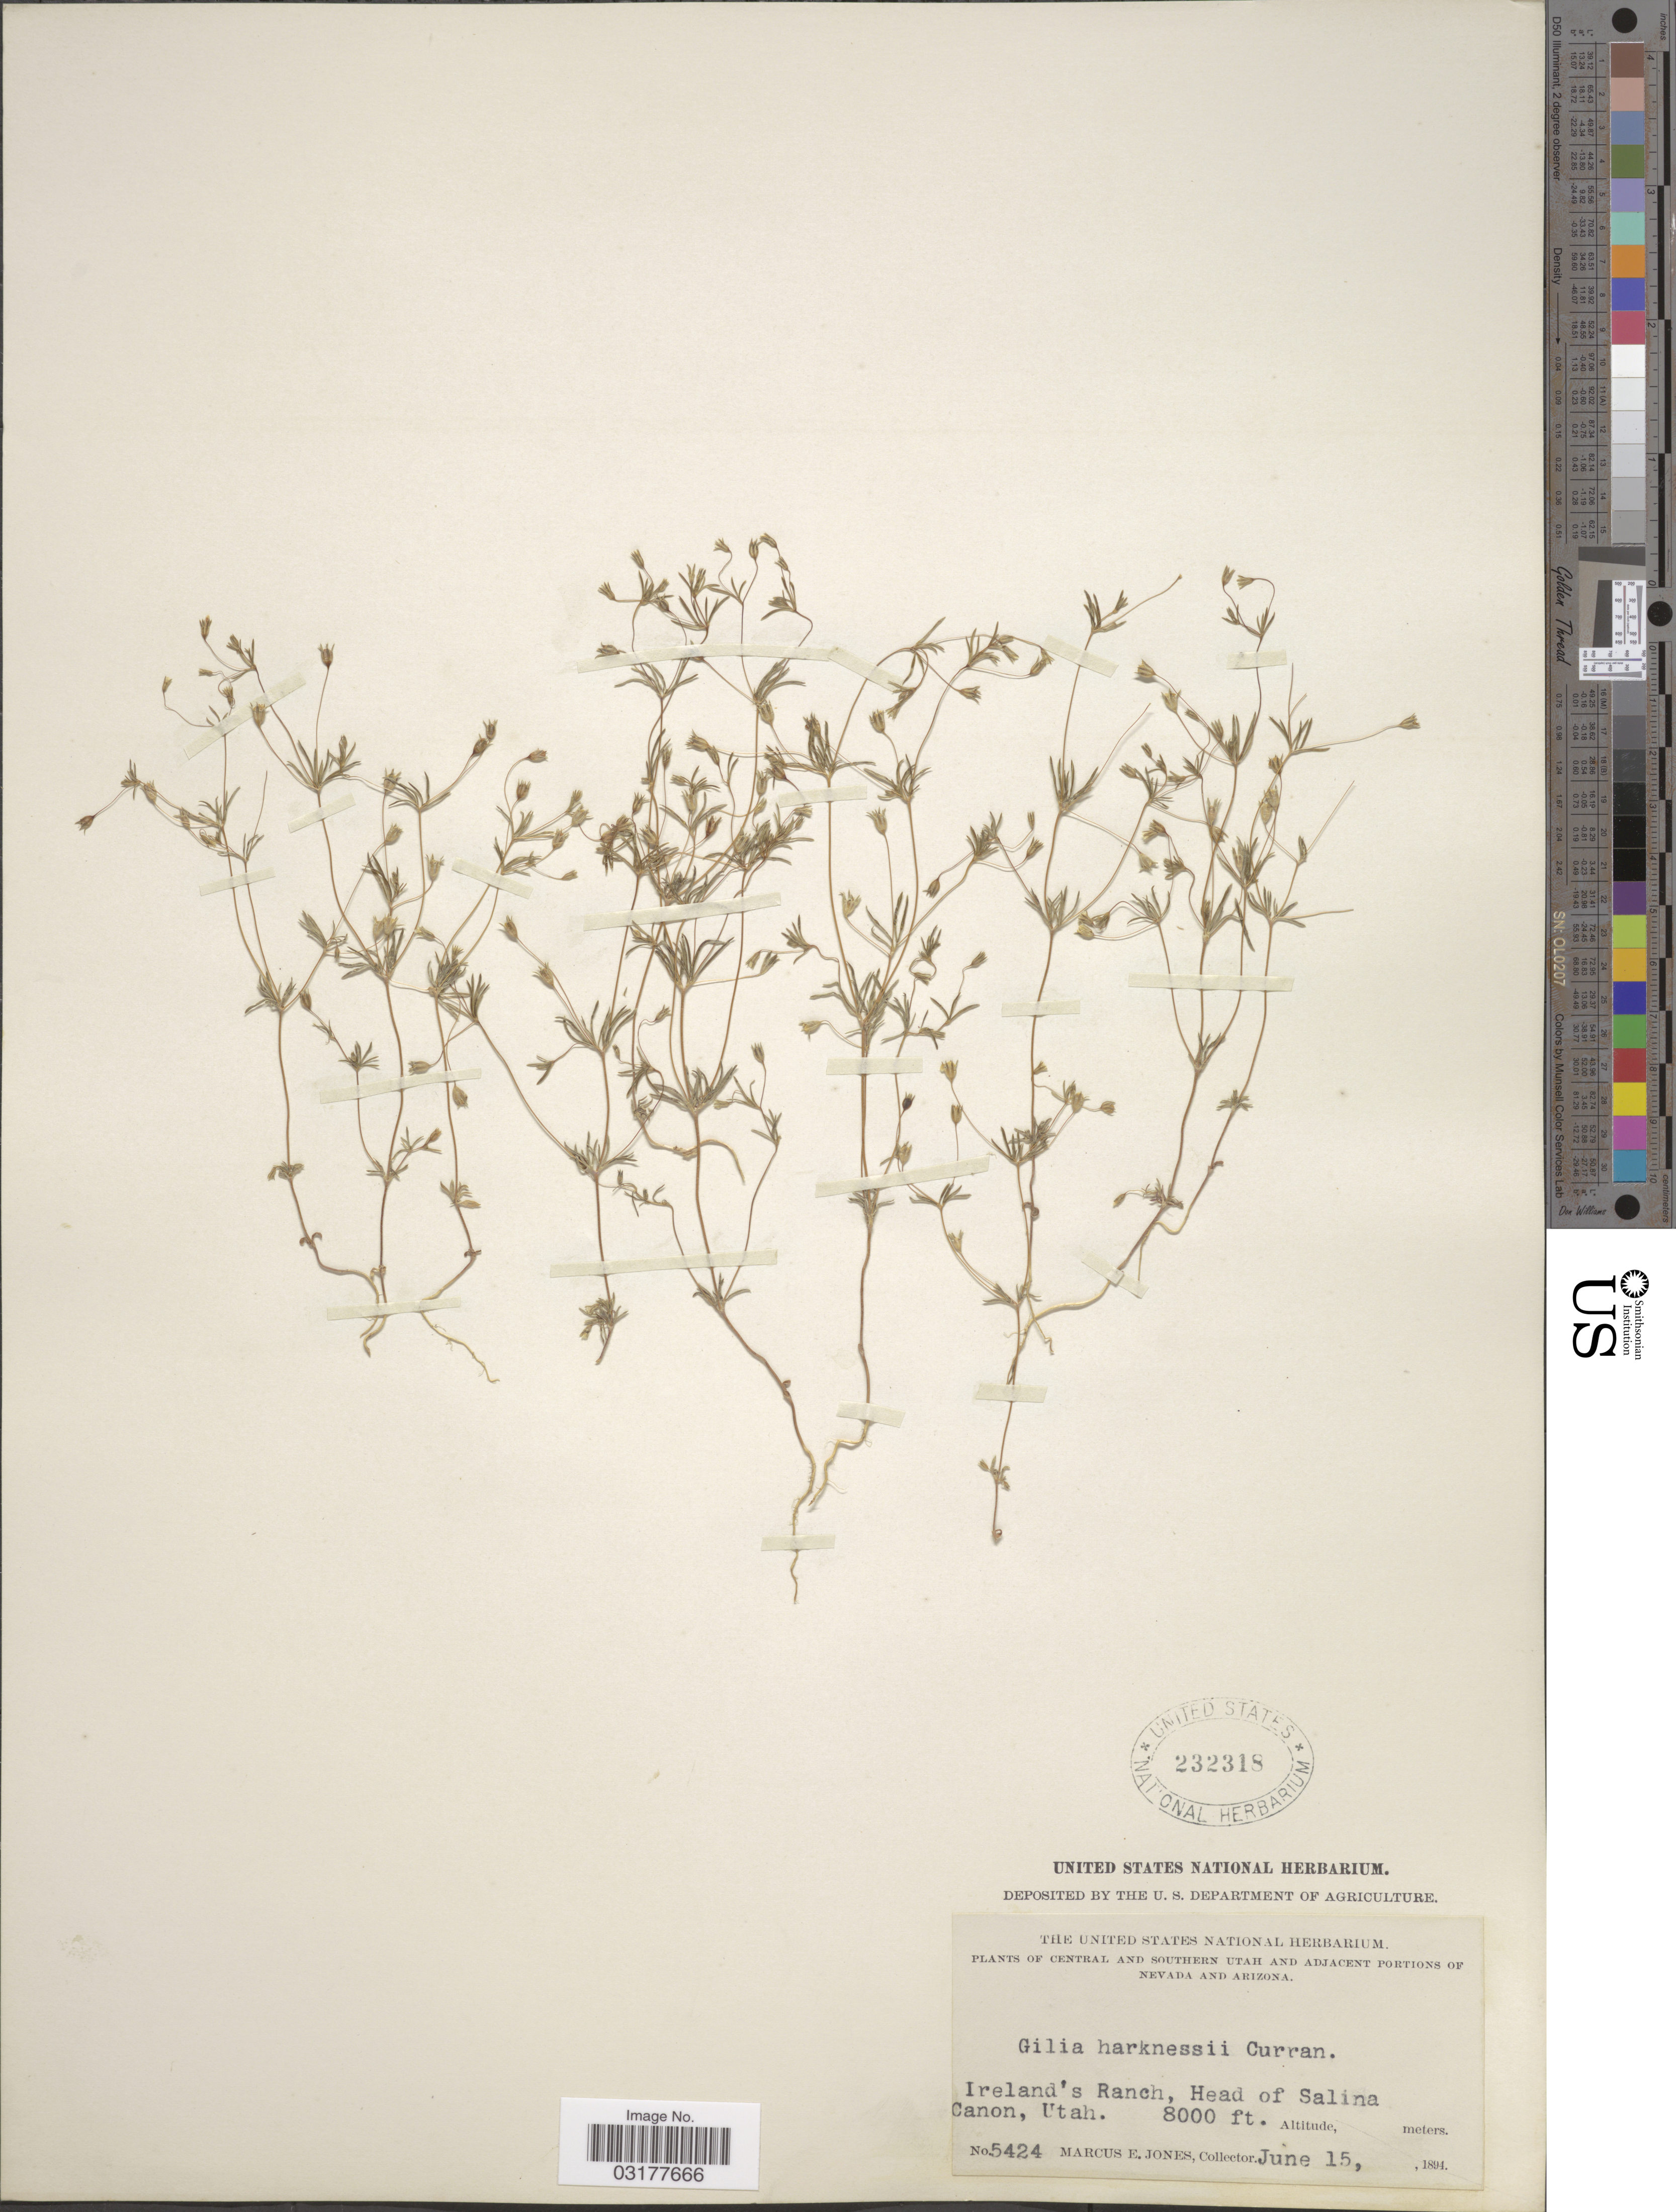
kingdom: Plantae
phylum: Tracheophyta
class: Magnoliopsida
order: Ericales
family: Polemoniaceae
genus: Leptosiphon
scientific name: Leptosiphon septentrionalis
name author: (H. Mason) J.M. Porter & L.A. Johnson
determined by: Strong, Mark T., (BOT), Smithsonian Institution - National Museum of Natural History (UNITED STATES)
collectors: M. E. Jones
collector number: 5424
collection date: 1894-06-15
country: United States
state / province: Utah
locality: Central and Southern Utah. Ireland's Ranch, Head of Salina Canon, Utah.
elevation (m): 2438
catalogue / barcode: US 232318